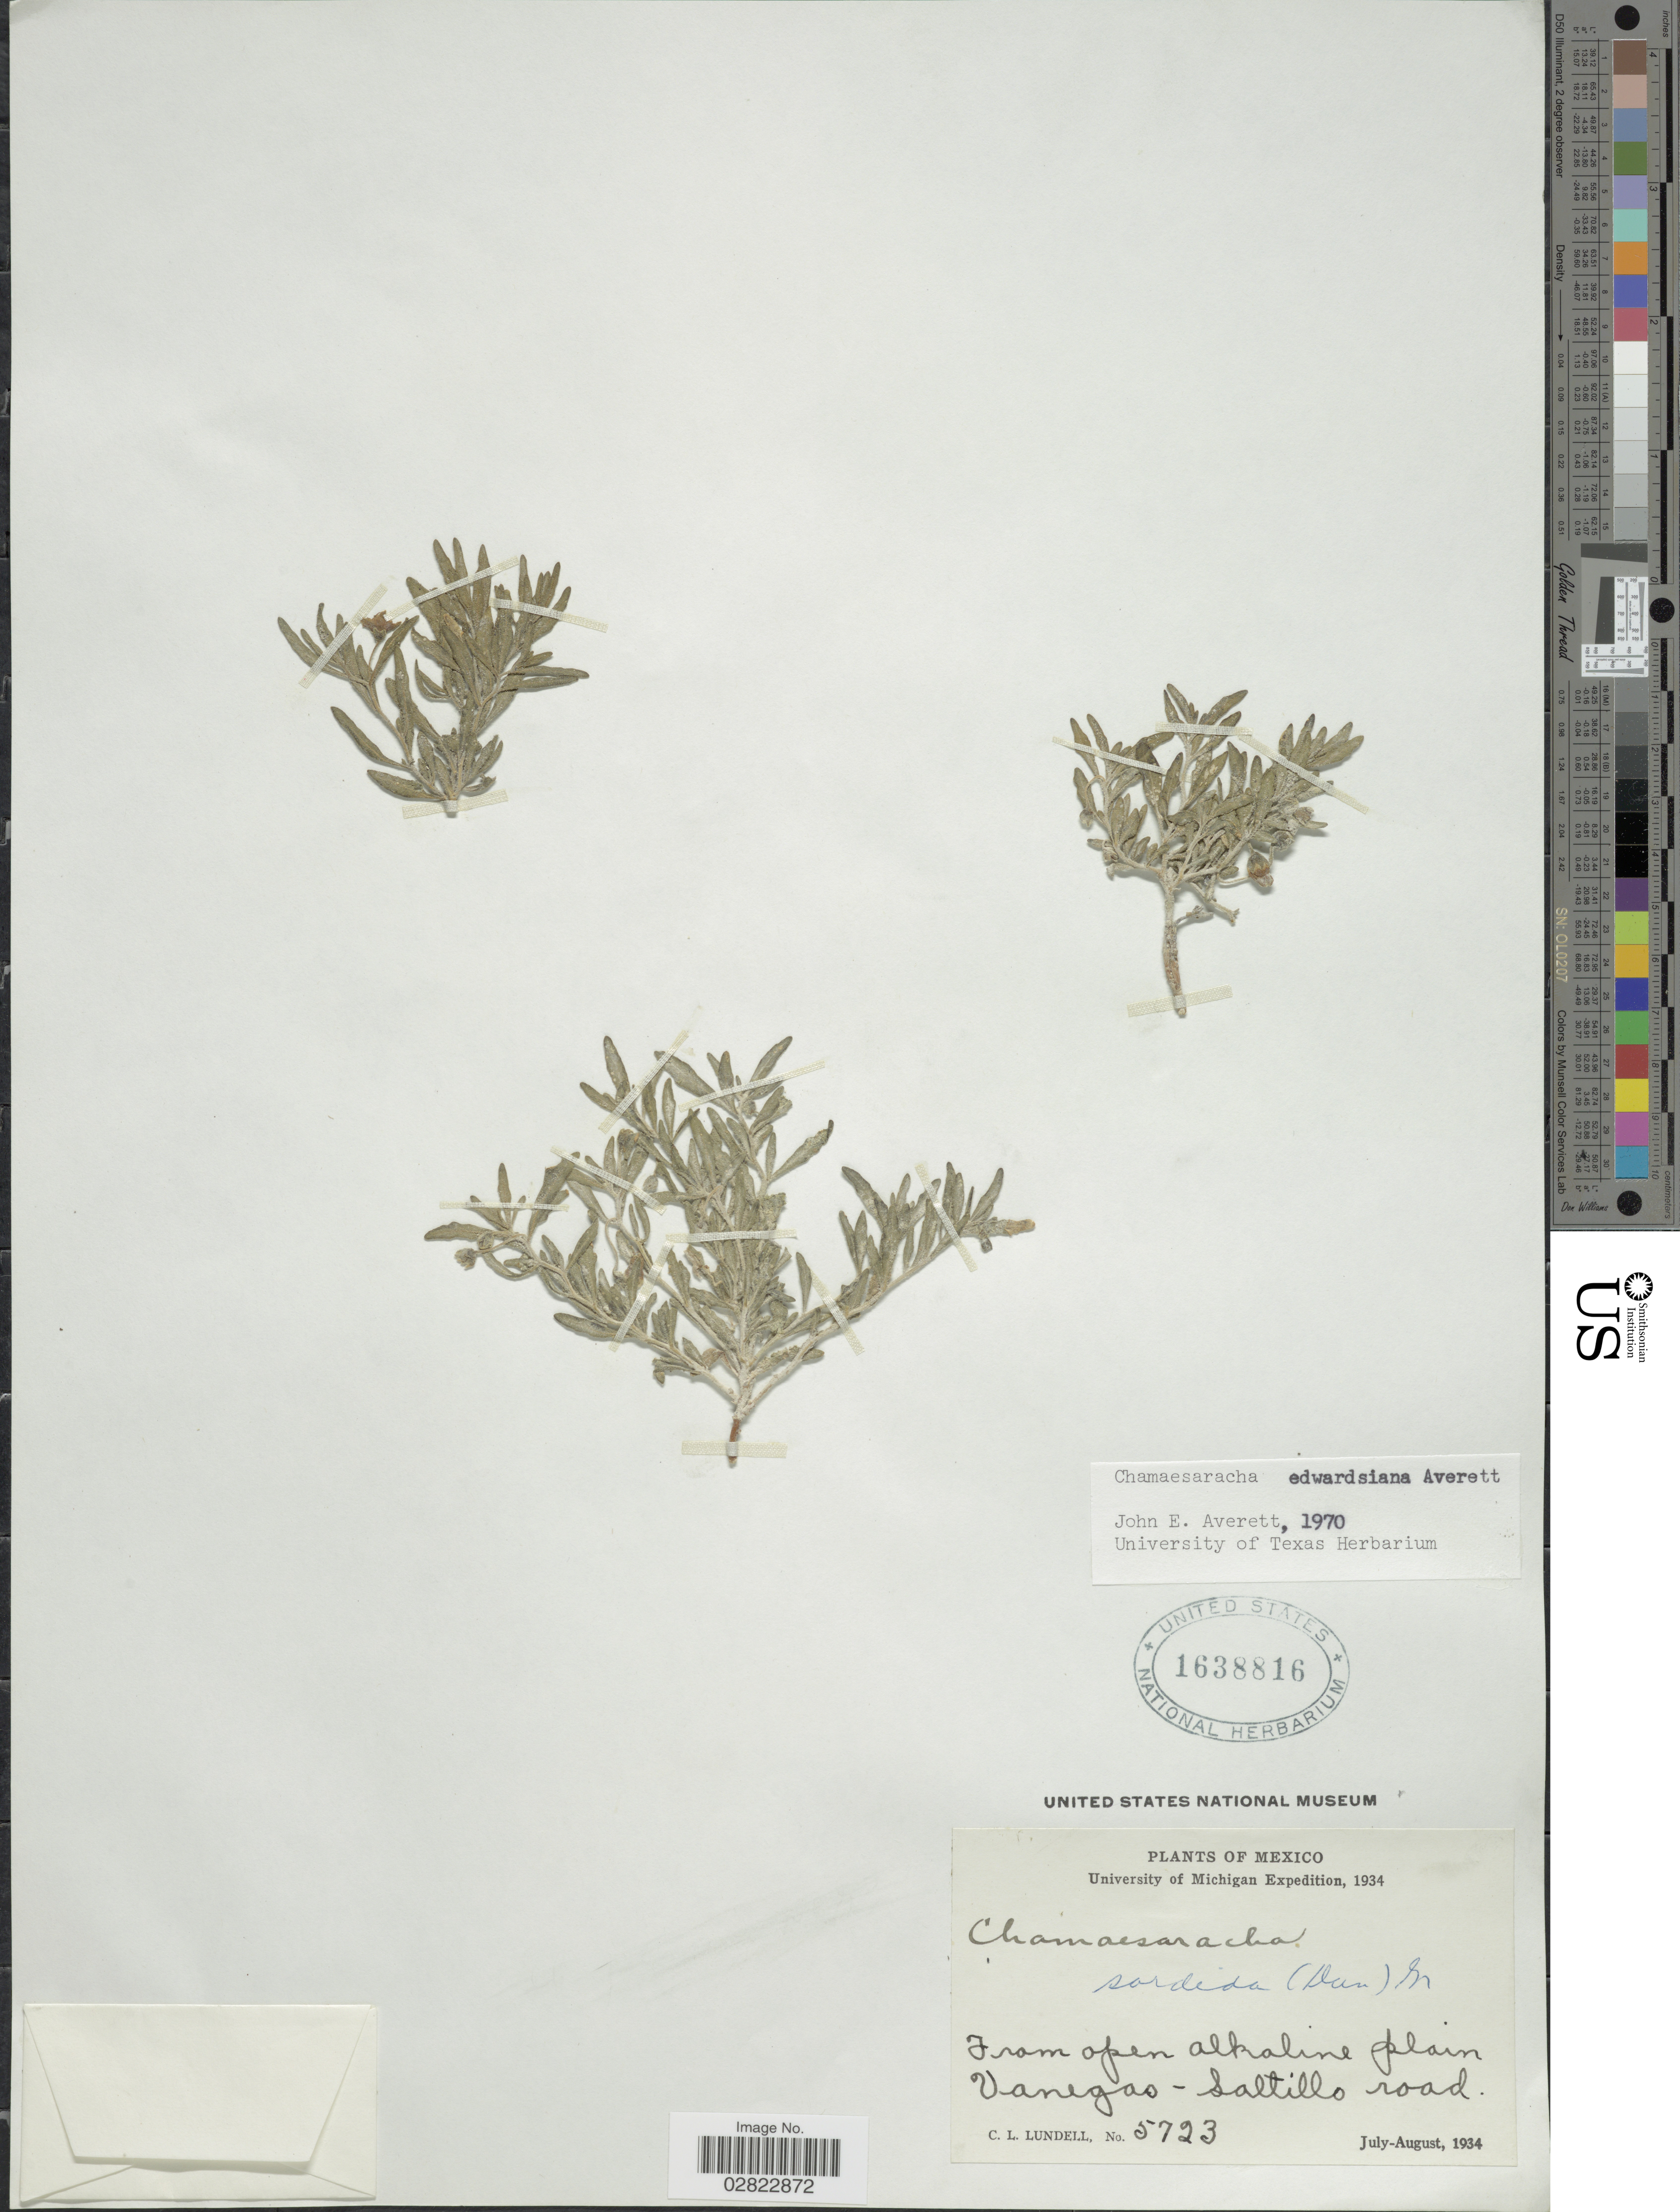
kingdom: Plantae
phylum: Tracheophyta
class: Magnoliopsida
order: Solanales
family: Solanaceae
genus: Chamaesaracha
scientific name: Chamaesaracha edwardsiana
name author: Averett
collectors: C. L. Lundell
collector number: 5723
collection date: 1934-07/1934-08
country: Mexico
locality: From open Alkaline plain, Vanegao-Saltillo road.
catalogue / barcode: US 1638816